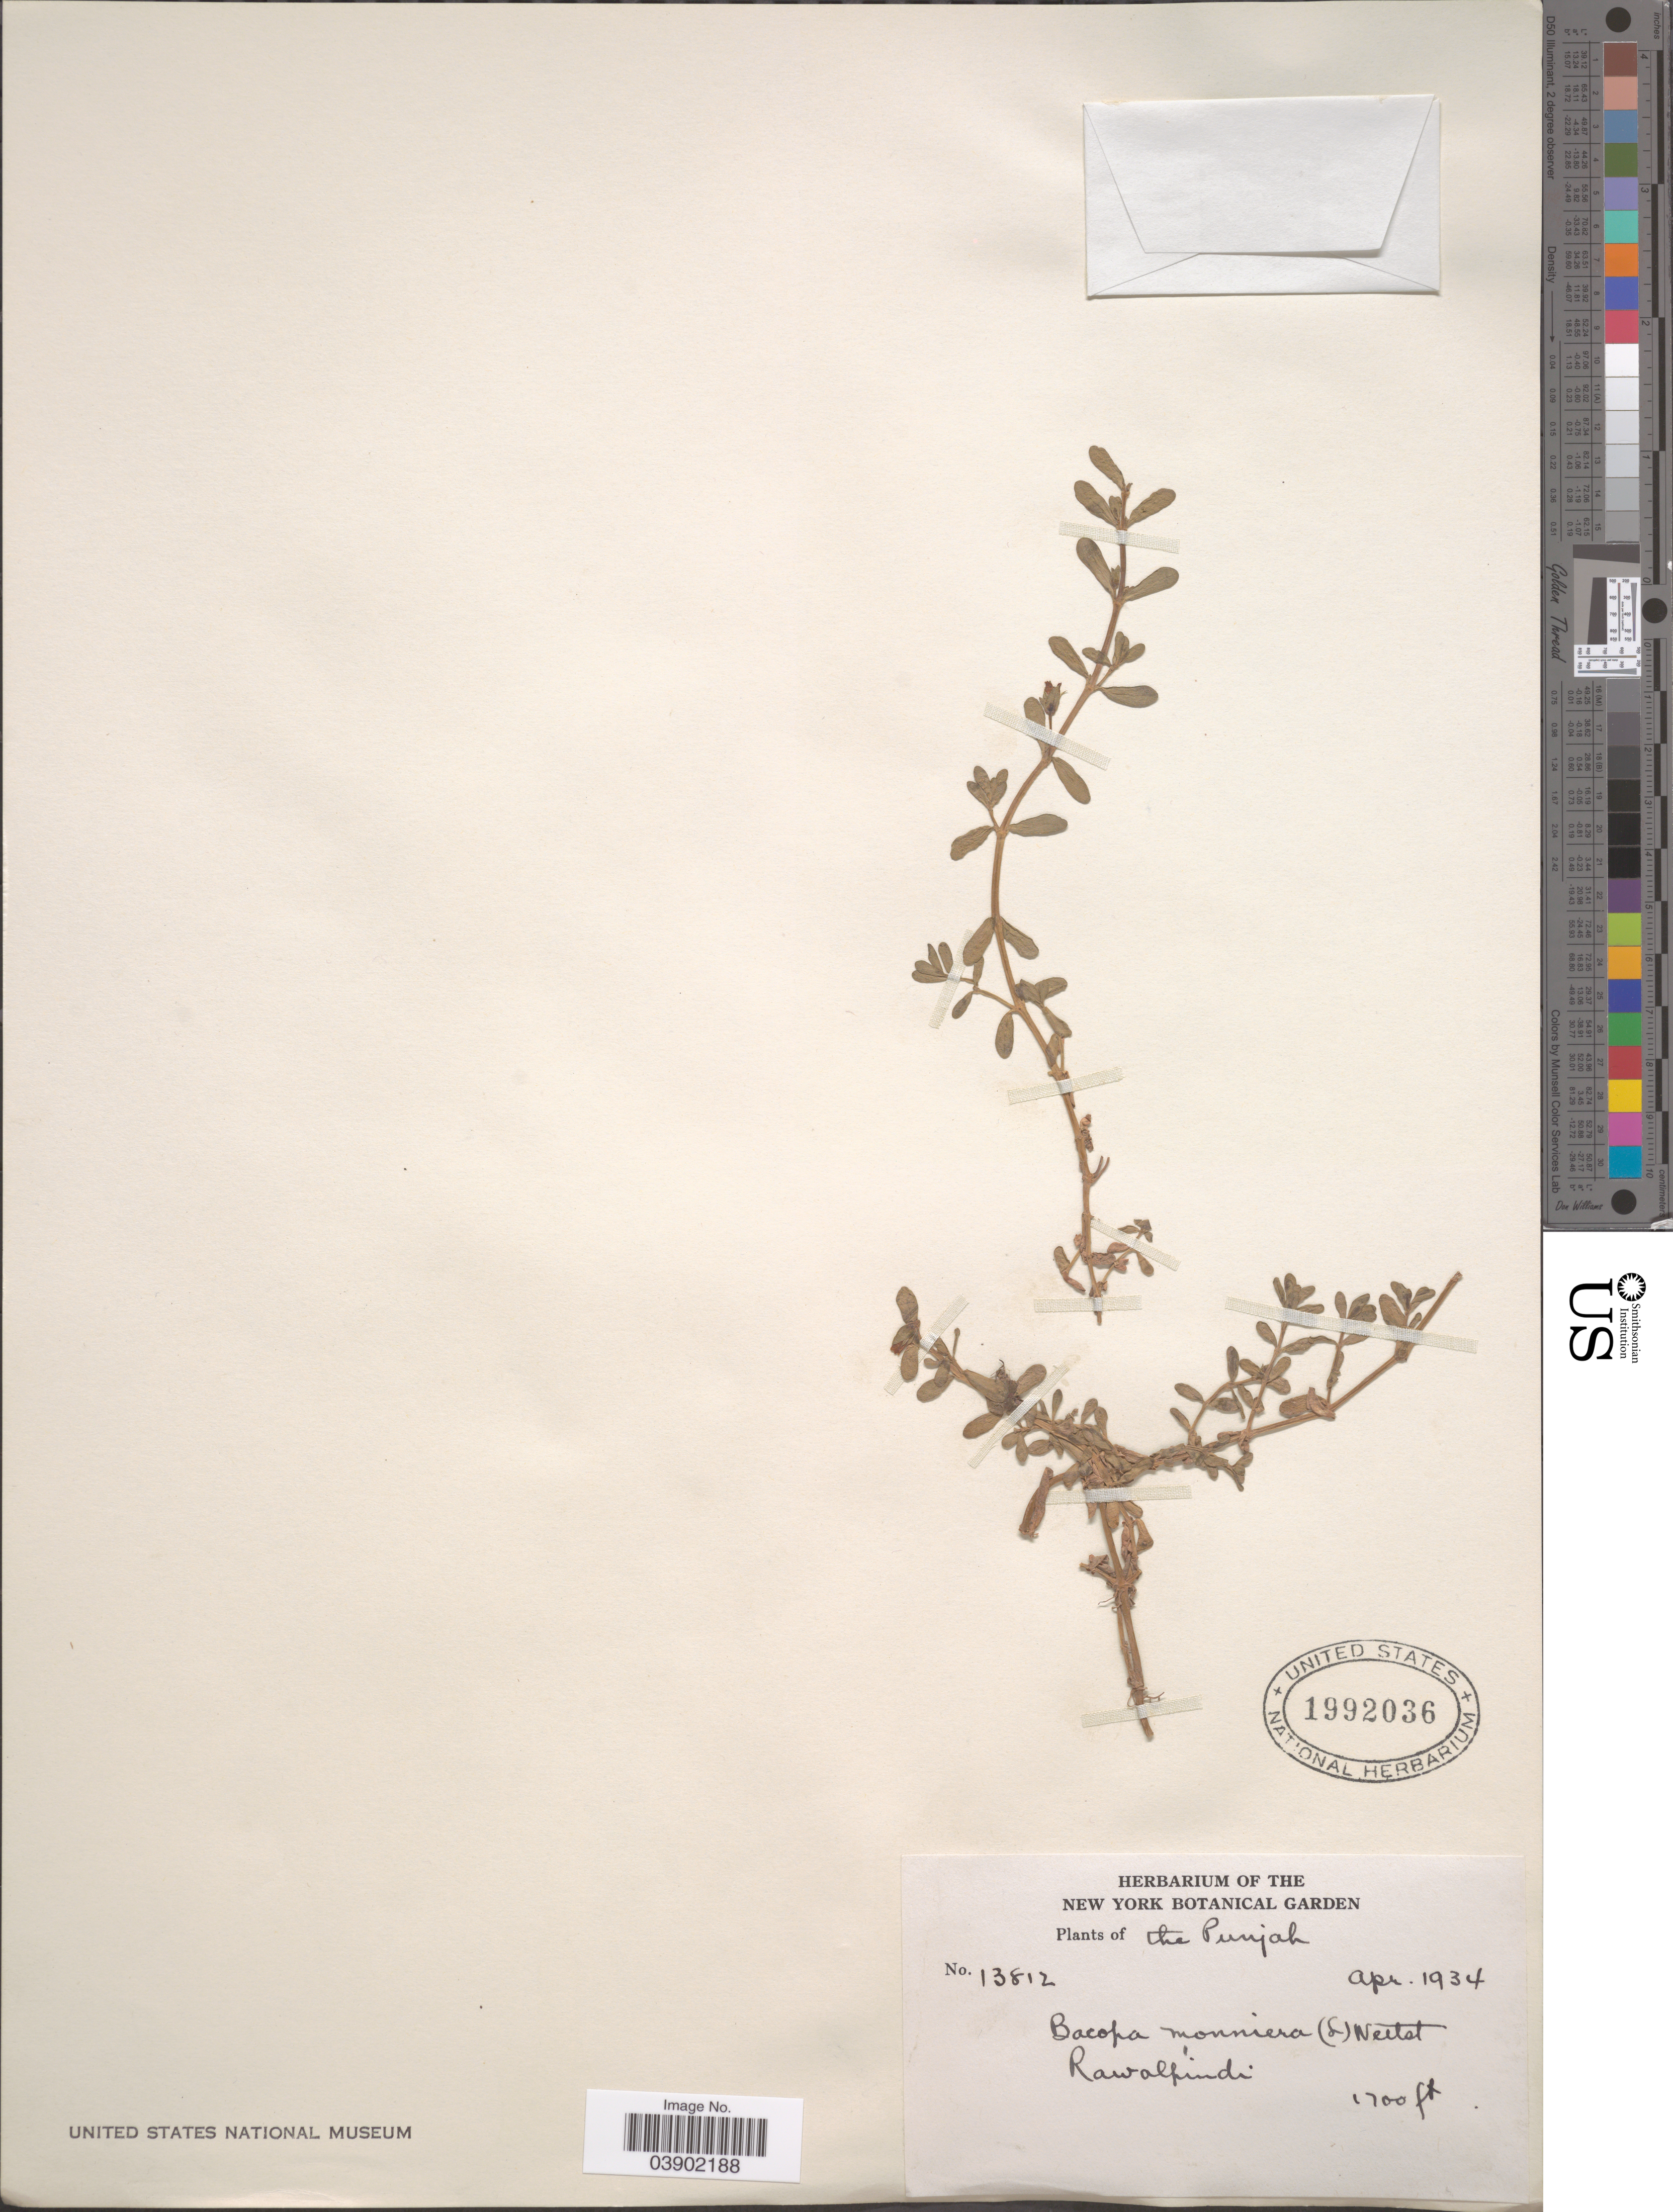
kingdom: Plantae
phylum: Tracheophyta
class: Magnoliopsida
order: Lamiales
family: Plantaginaceae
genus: Bacopa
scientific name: Bacopa monnieri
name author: (L.) Wettst.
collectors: New York Botanical Gardens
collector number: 13812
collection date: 1934-04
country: Pakistan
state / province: Punjab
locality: Rawalpindi.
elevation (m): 518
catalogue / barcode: US 1992036